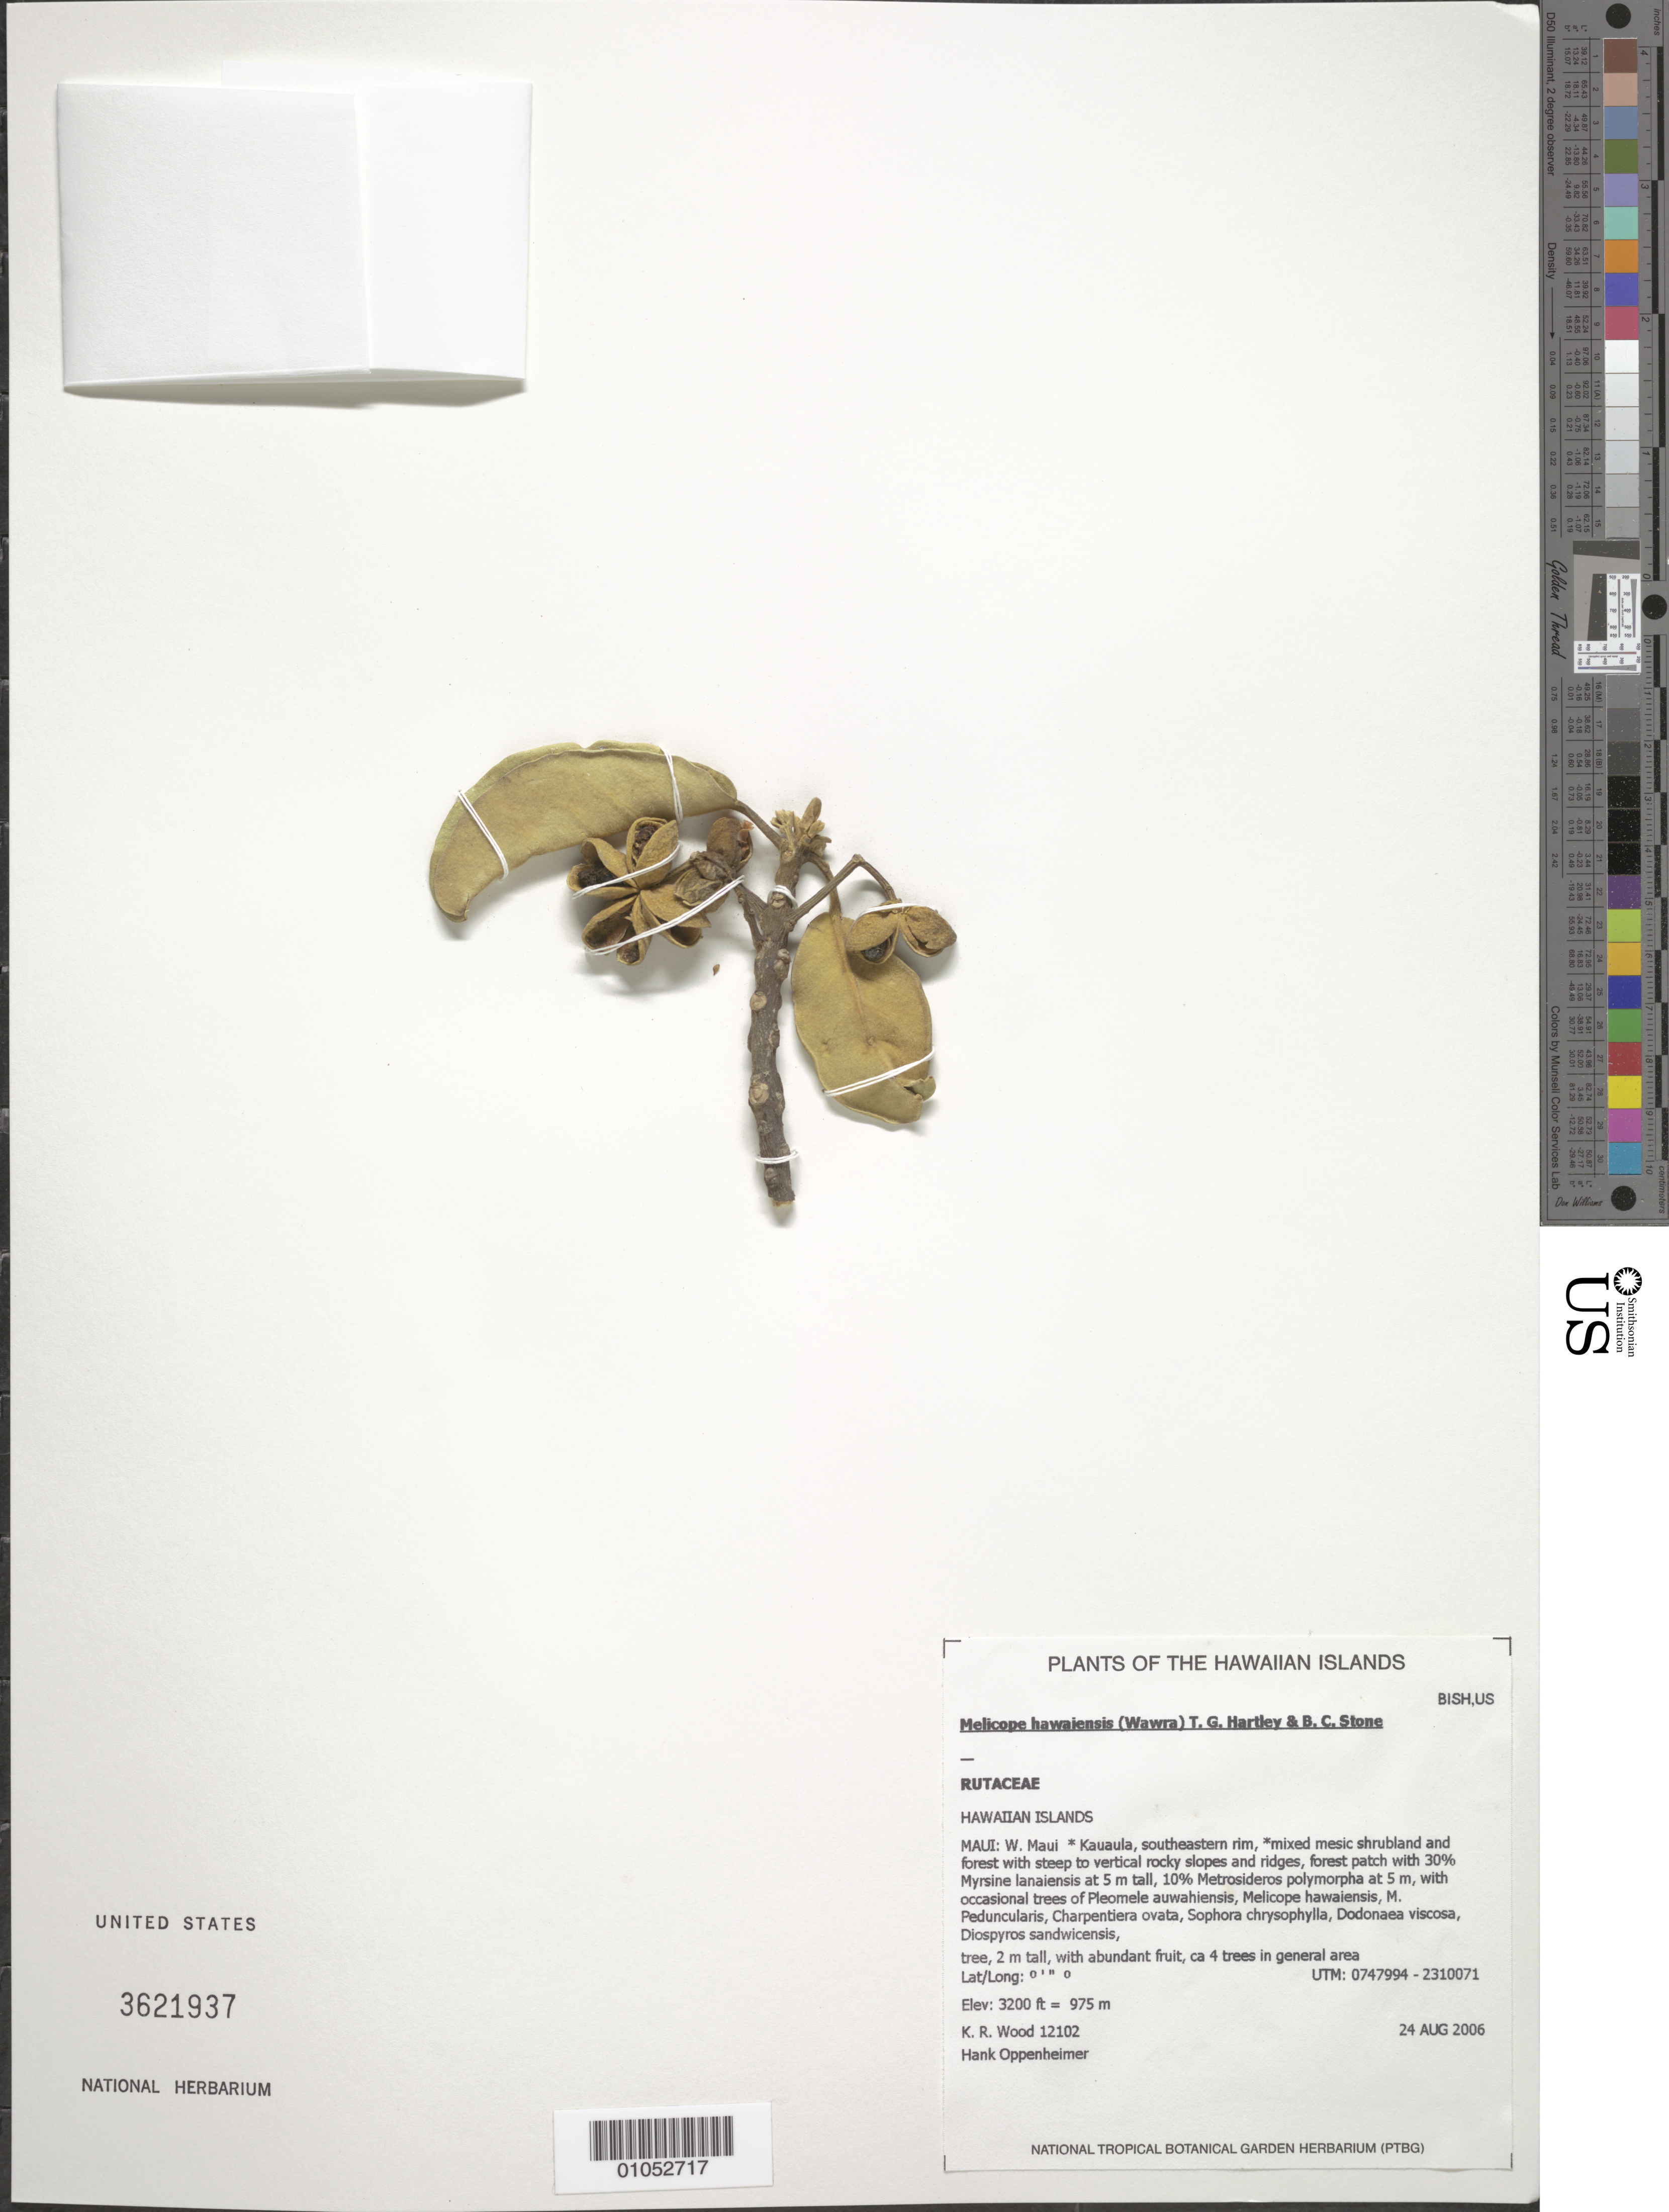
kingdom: Plantae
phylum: Tracheophyta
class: Magnoliopsida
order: Sapindales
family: Rutaceae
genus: Melicope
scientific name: Melicope hawaiensis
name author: (Wawra) T.G. Hartley & B.C. Stone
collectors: K. R. Wood & H. Oppenheimer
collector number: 12102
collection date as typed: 24 Aug 2006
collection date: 2006-08-24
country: United States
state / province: Hawaii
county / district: Maui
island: Maui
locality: West Maui; Kauaula, southeastern rim.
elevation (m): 975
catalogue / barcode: US 3621937